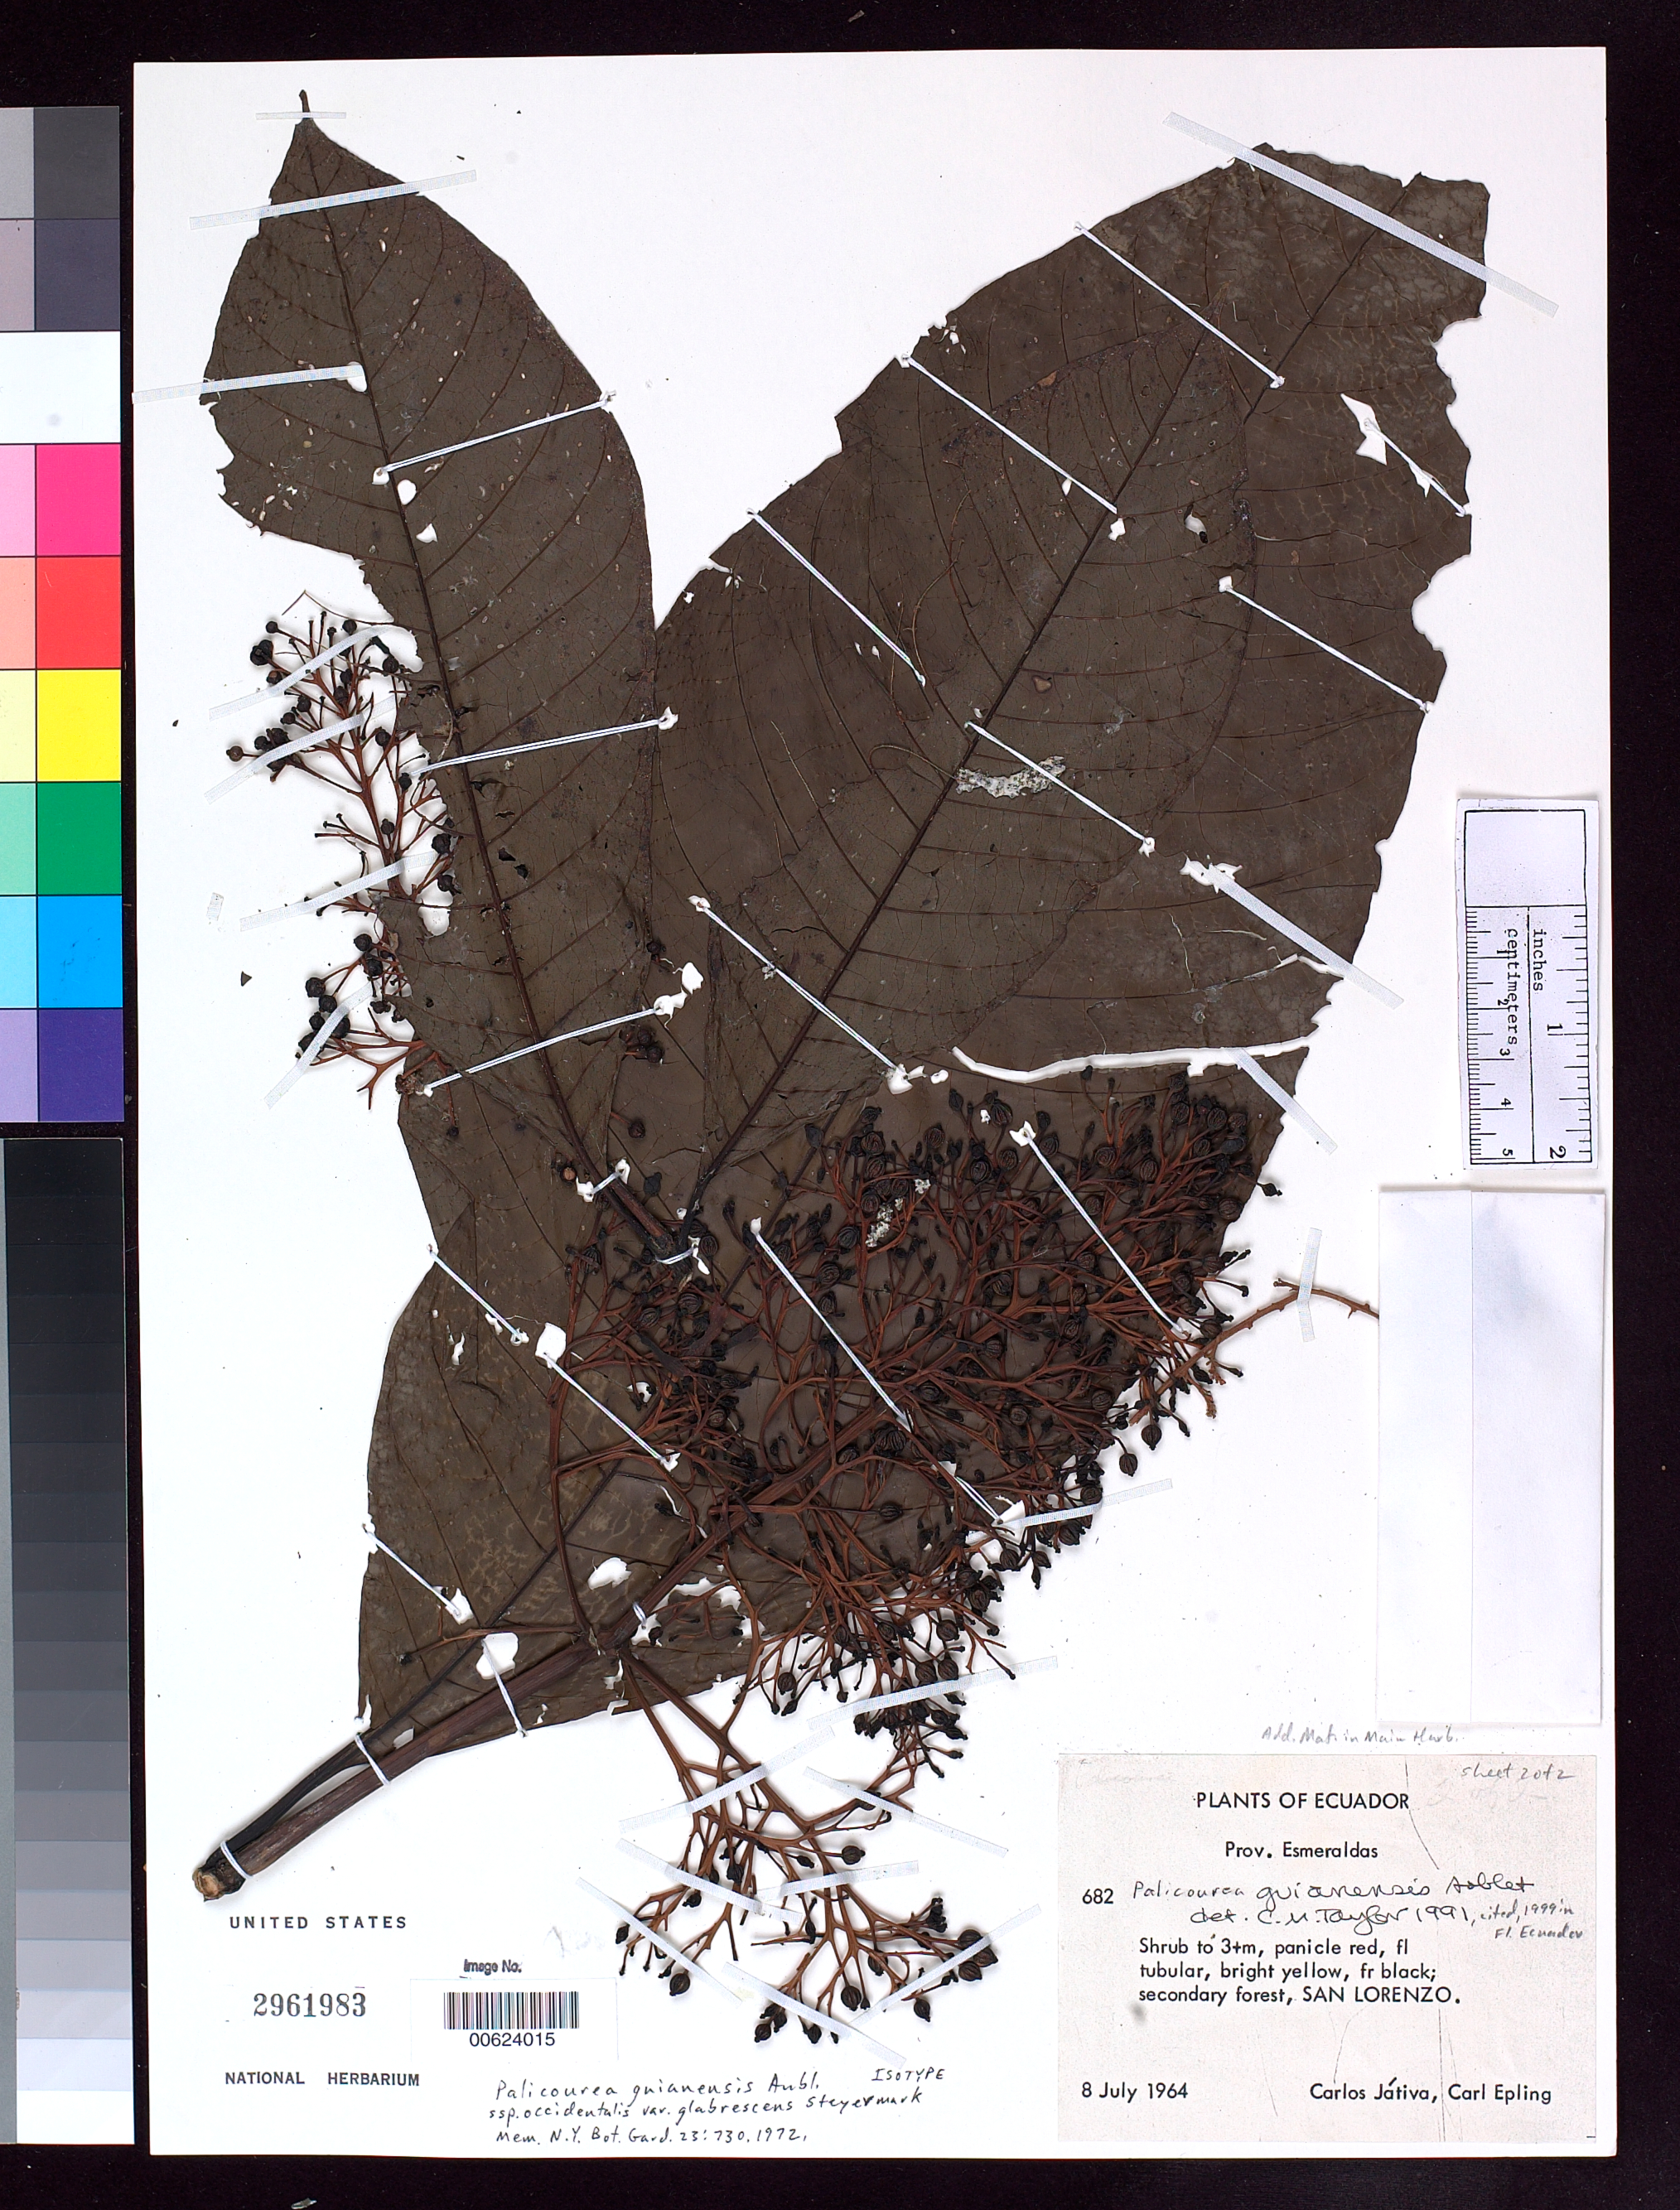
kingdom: Plantae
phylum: Tracheophyta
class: Magnoliopsida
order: Gentianales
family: Rubiaceae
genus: Palicourea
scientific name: Palicourea guianensis var. glabrescens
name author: Steyerm.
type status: Isotype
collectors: C. D. Játiva & C. C. Epling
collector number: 682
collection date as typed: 08 Jul 1964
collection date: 1964-07-08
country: Ecuador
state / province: Esmeraldas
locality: San Lorenzo.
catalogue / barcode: US 2961983